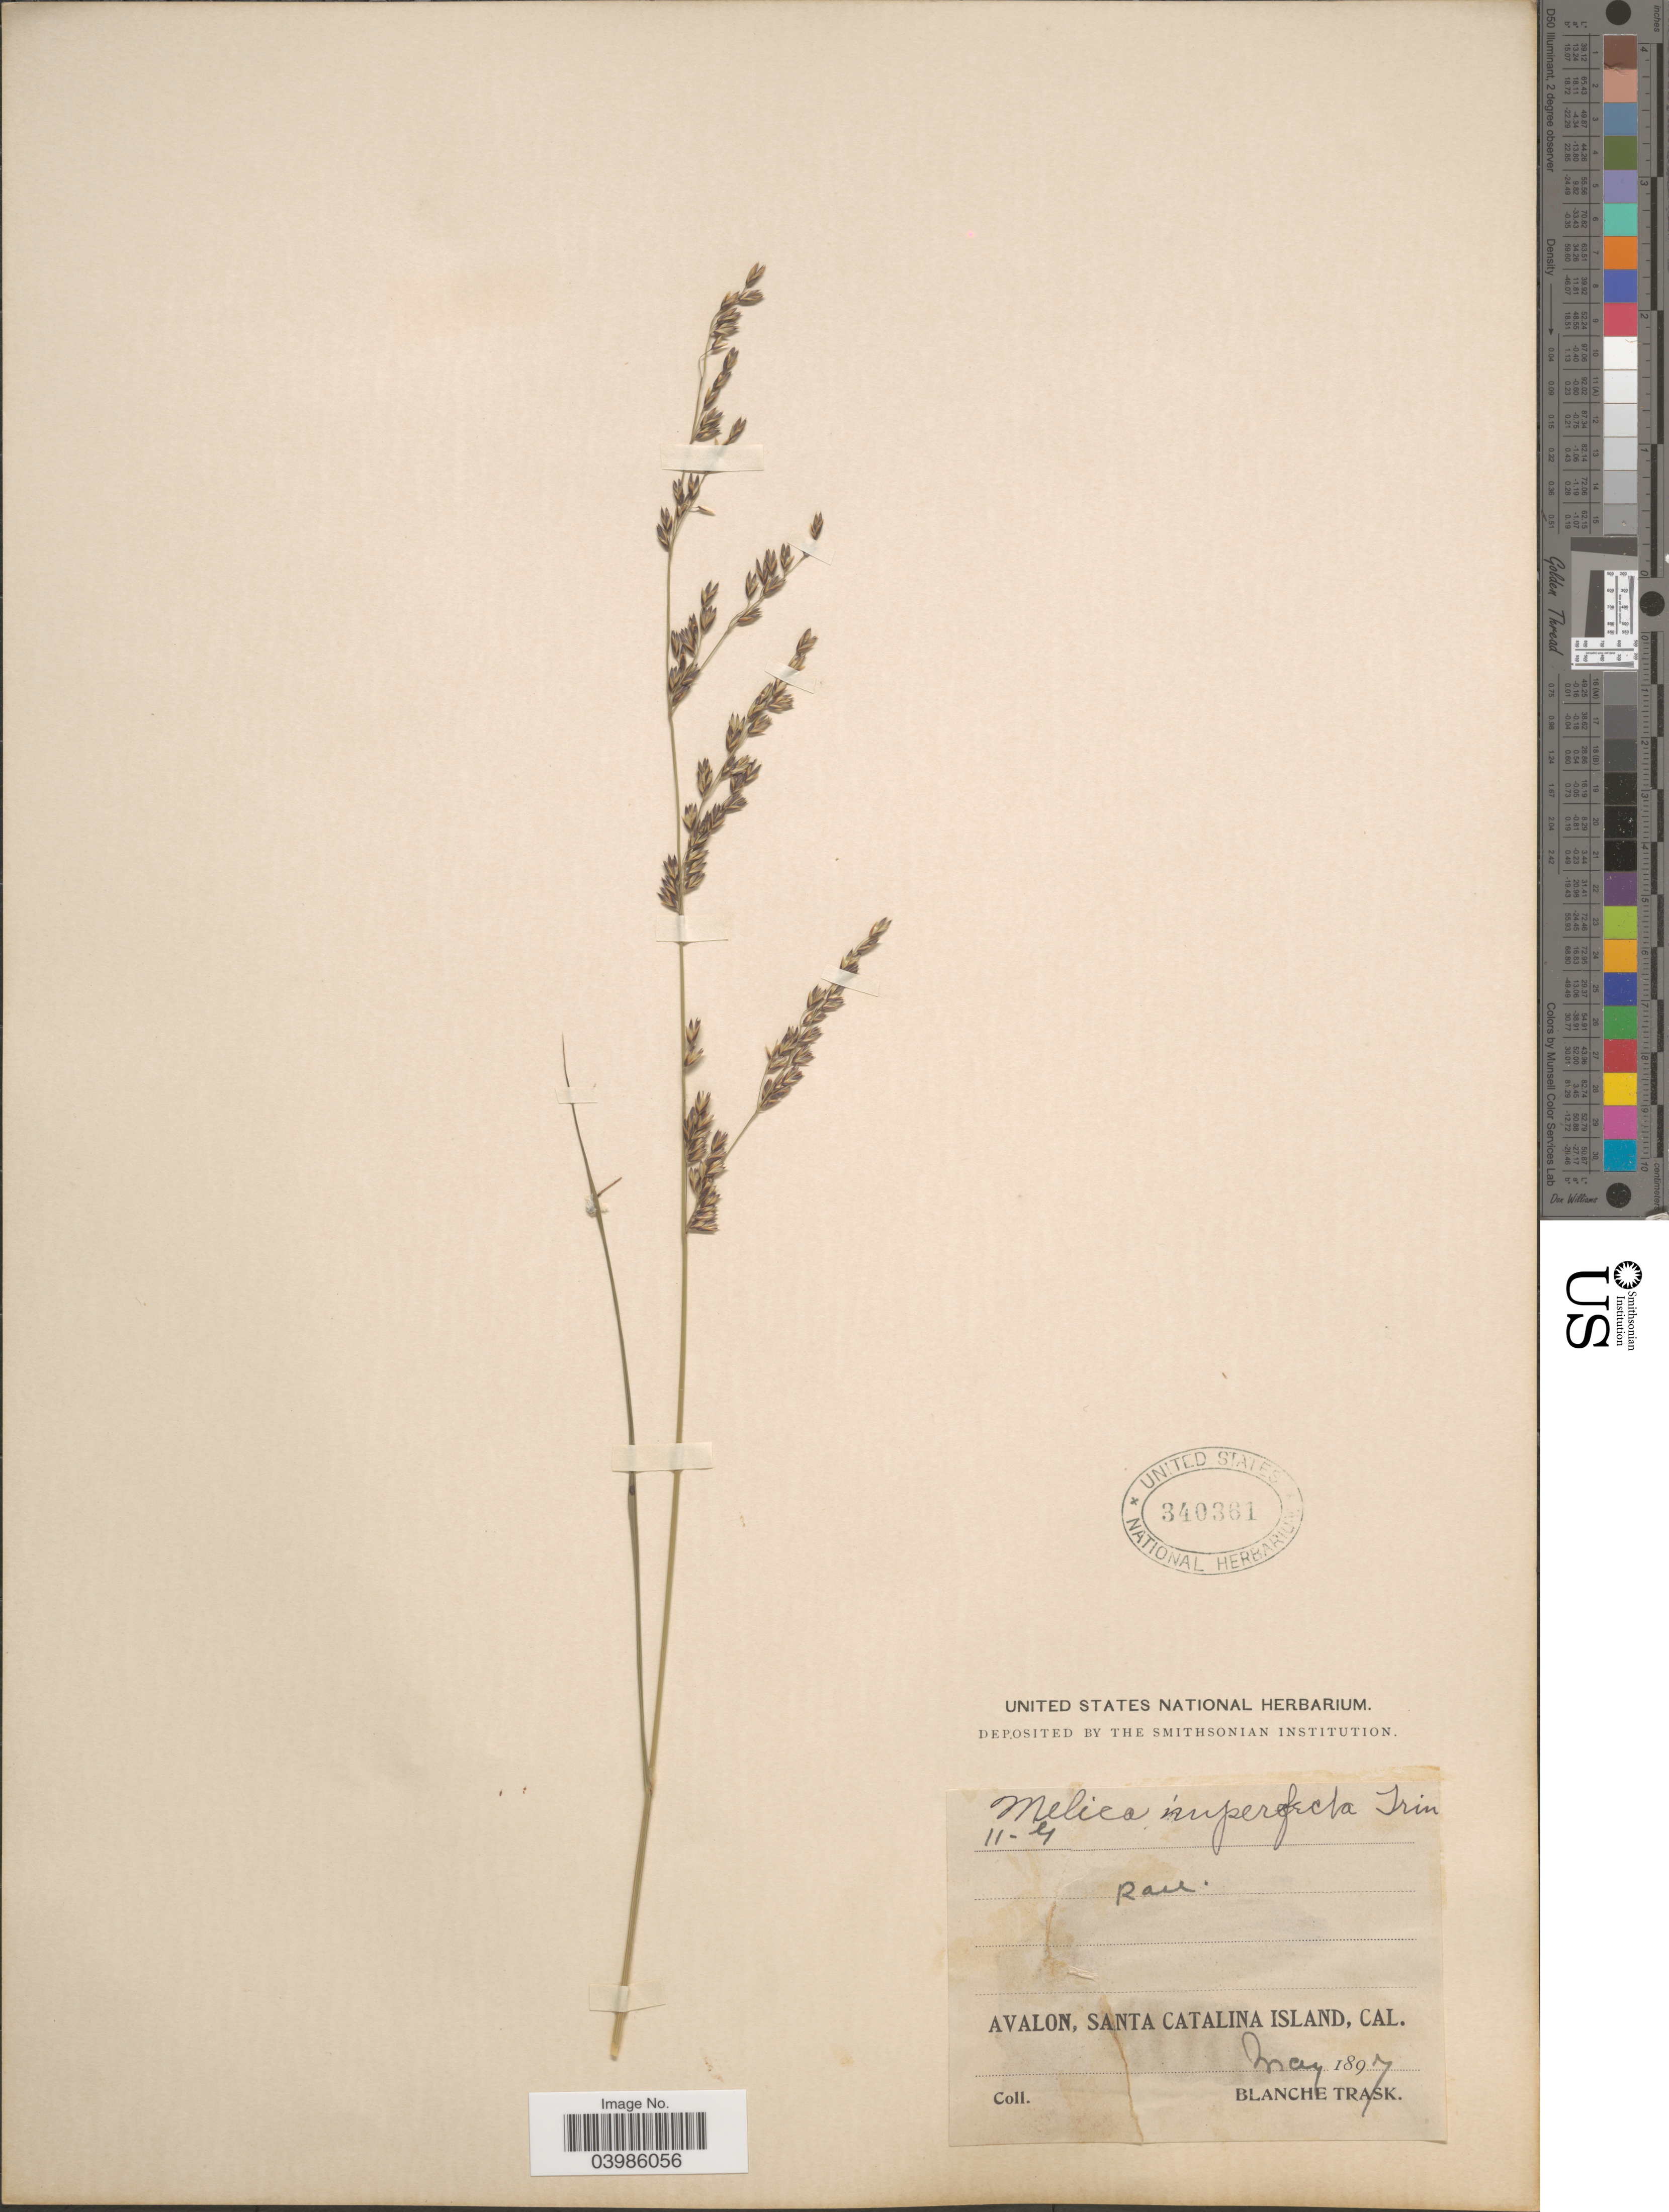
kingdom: Plantae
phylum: Tracheophyta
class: Liliopsida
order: Poales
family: Poaceae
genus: Melica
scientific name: Melica imperfecta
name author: Trin.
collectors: B. Trask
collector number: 11-G*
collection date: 1897-05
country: United States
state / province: California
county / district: Los Angeles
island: Santa Catalina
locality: Avalon, Santa Catalina Island.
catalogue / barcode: US 340361